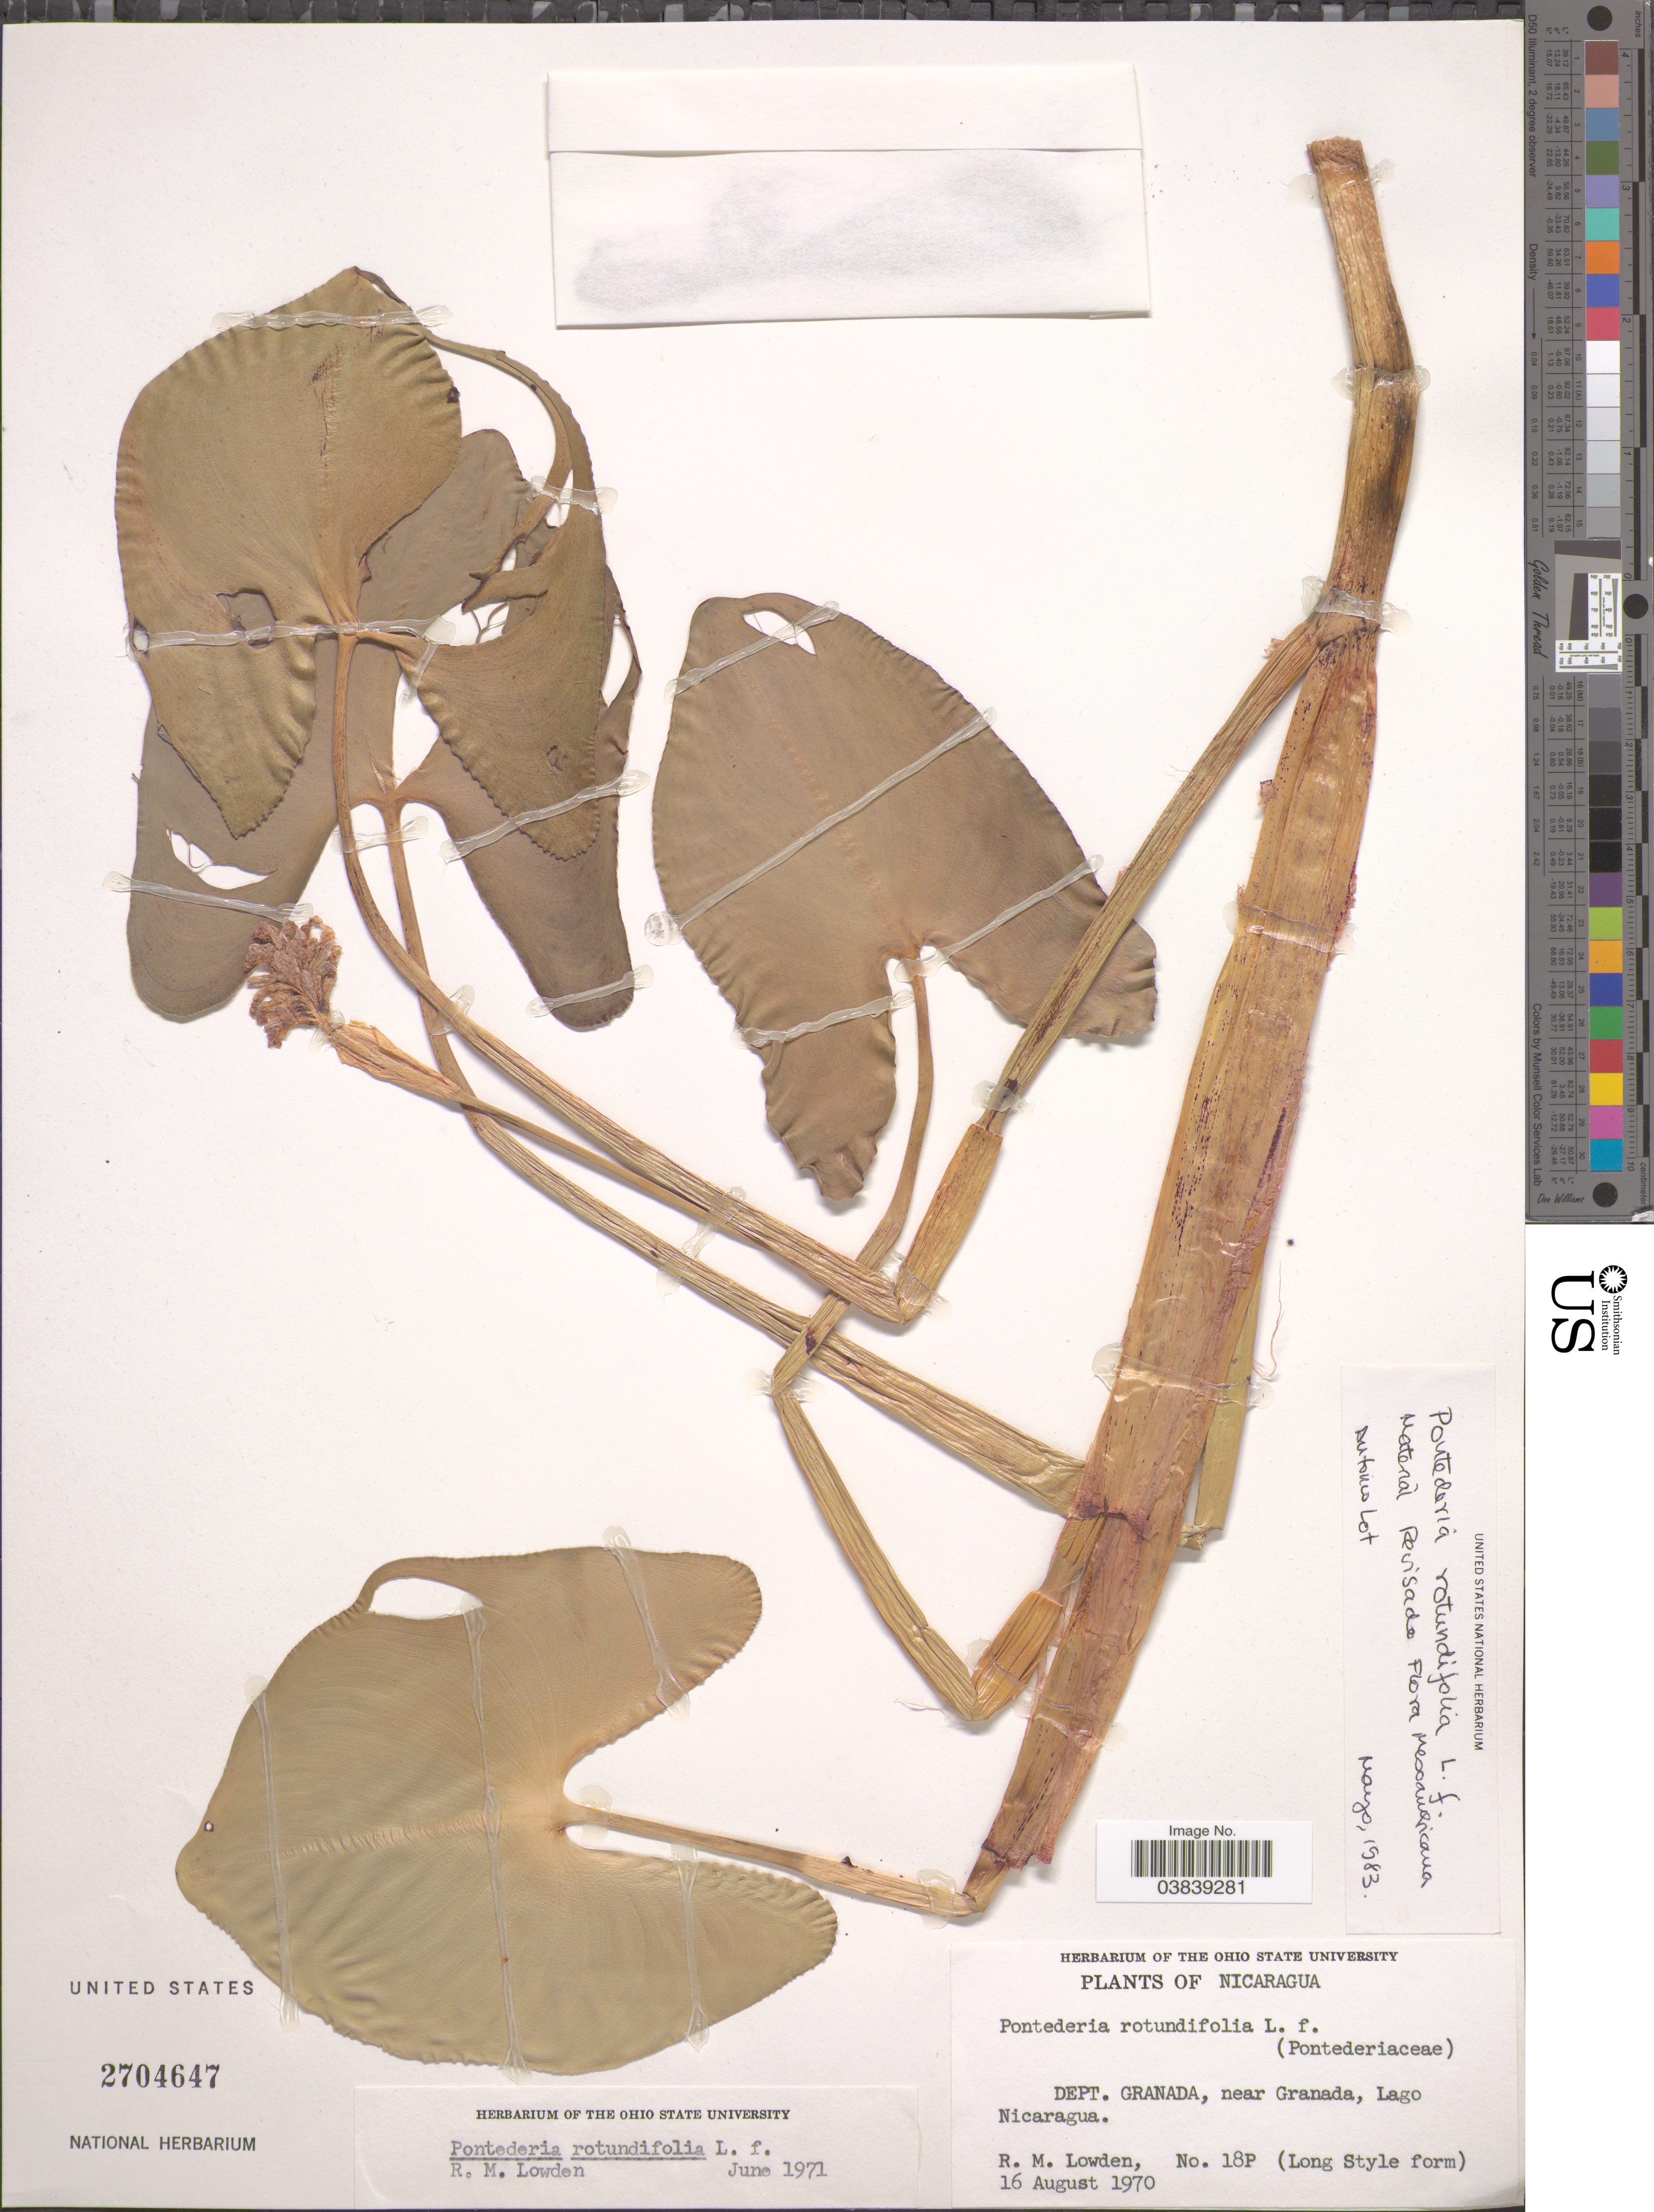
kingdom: Plantae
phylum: Tracheophyta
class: Liliopsida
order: Commelinales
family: Pontederiaceae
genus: Pontederia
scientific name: Pontederia rotundifolia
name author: L. f.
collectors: R. Lowden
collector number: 18P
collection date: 1970-08-16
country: Nicaragua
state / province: Granada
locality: Dept. Granada, near Granada, Lago Nicaragua.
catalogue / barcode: US 2704647